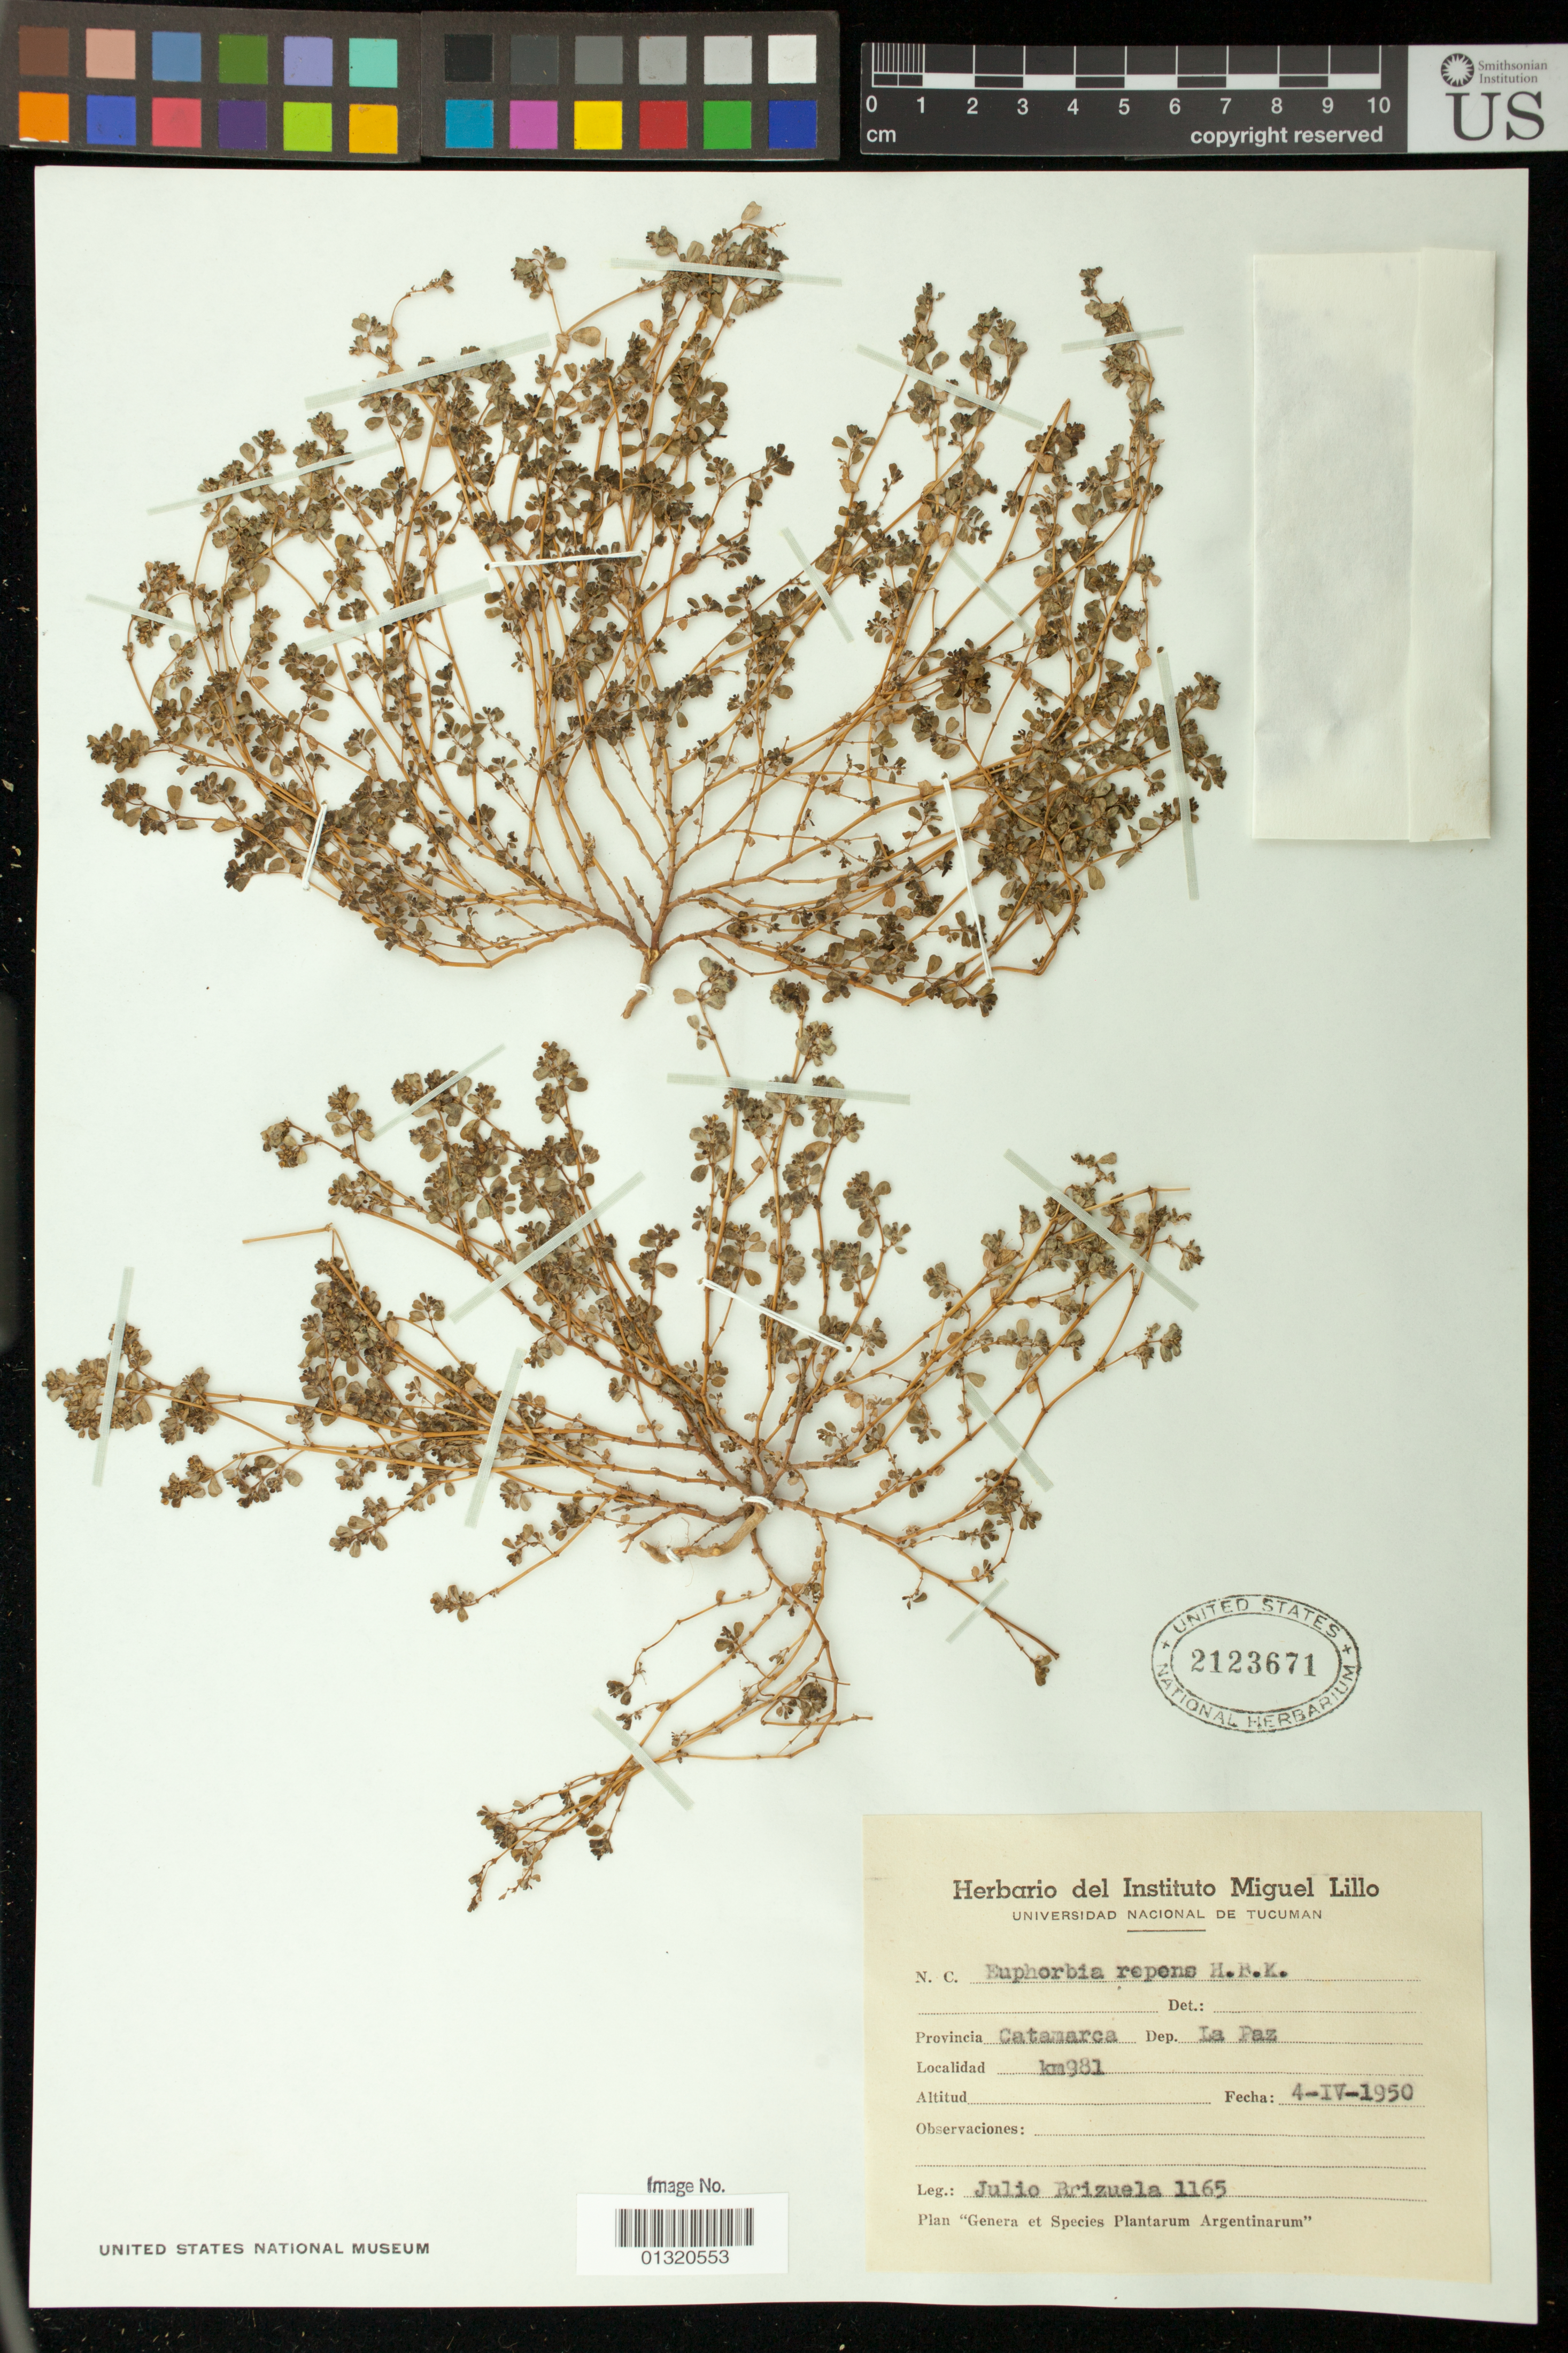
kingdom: Plantae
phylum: Tracheophyta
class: Magnoliopsida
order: Malpighiales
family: Euphorbiaceae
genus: Euphorbia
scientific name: Euphorbia esula subsp. tommasiniana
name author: (Bertol.) Kuzmanov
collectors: J. Brizuela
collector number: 1165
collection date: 1950-04-04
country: Bolivia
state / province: La Paz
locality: Catamarca, km981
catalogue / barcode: US 2123671